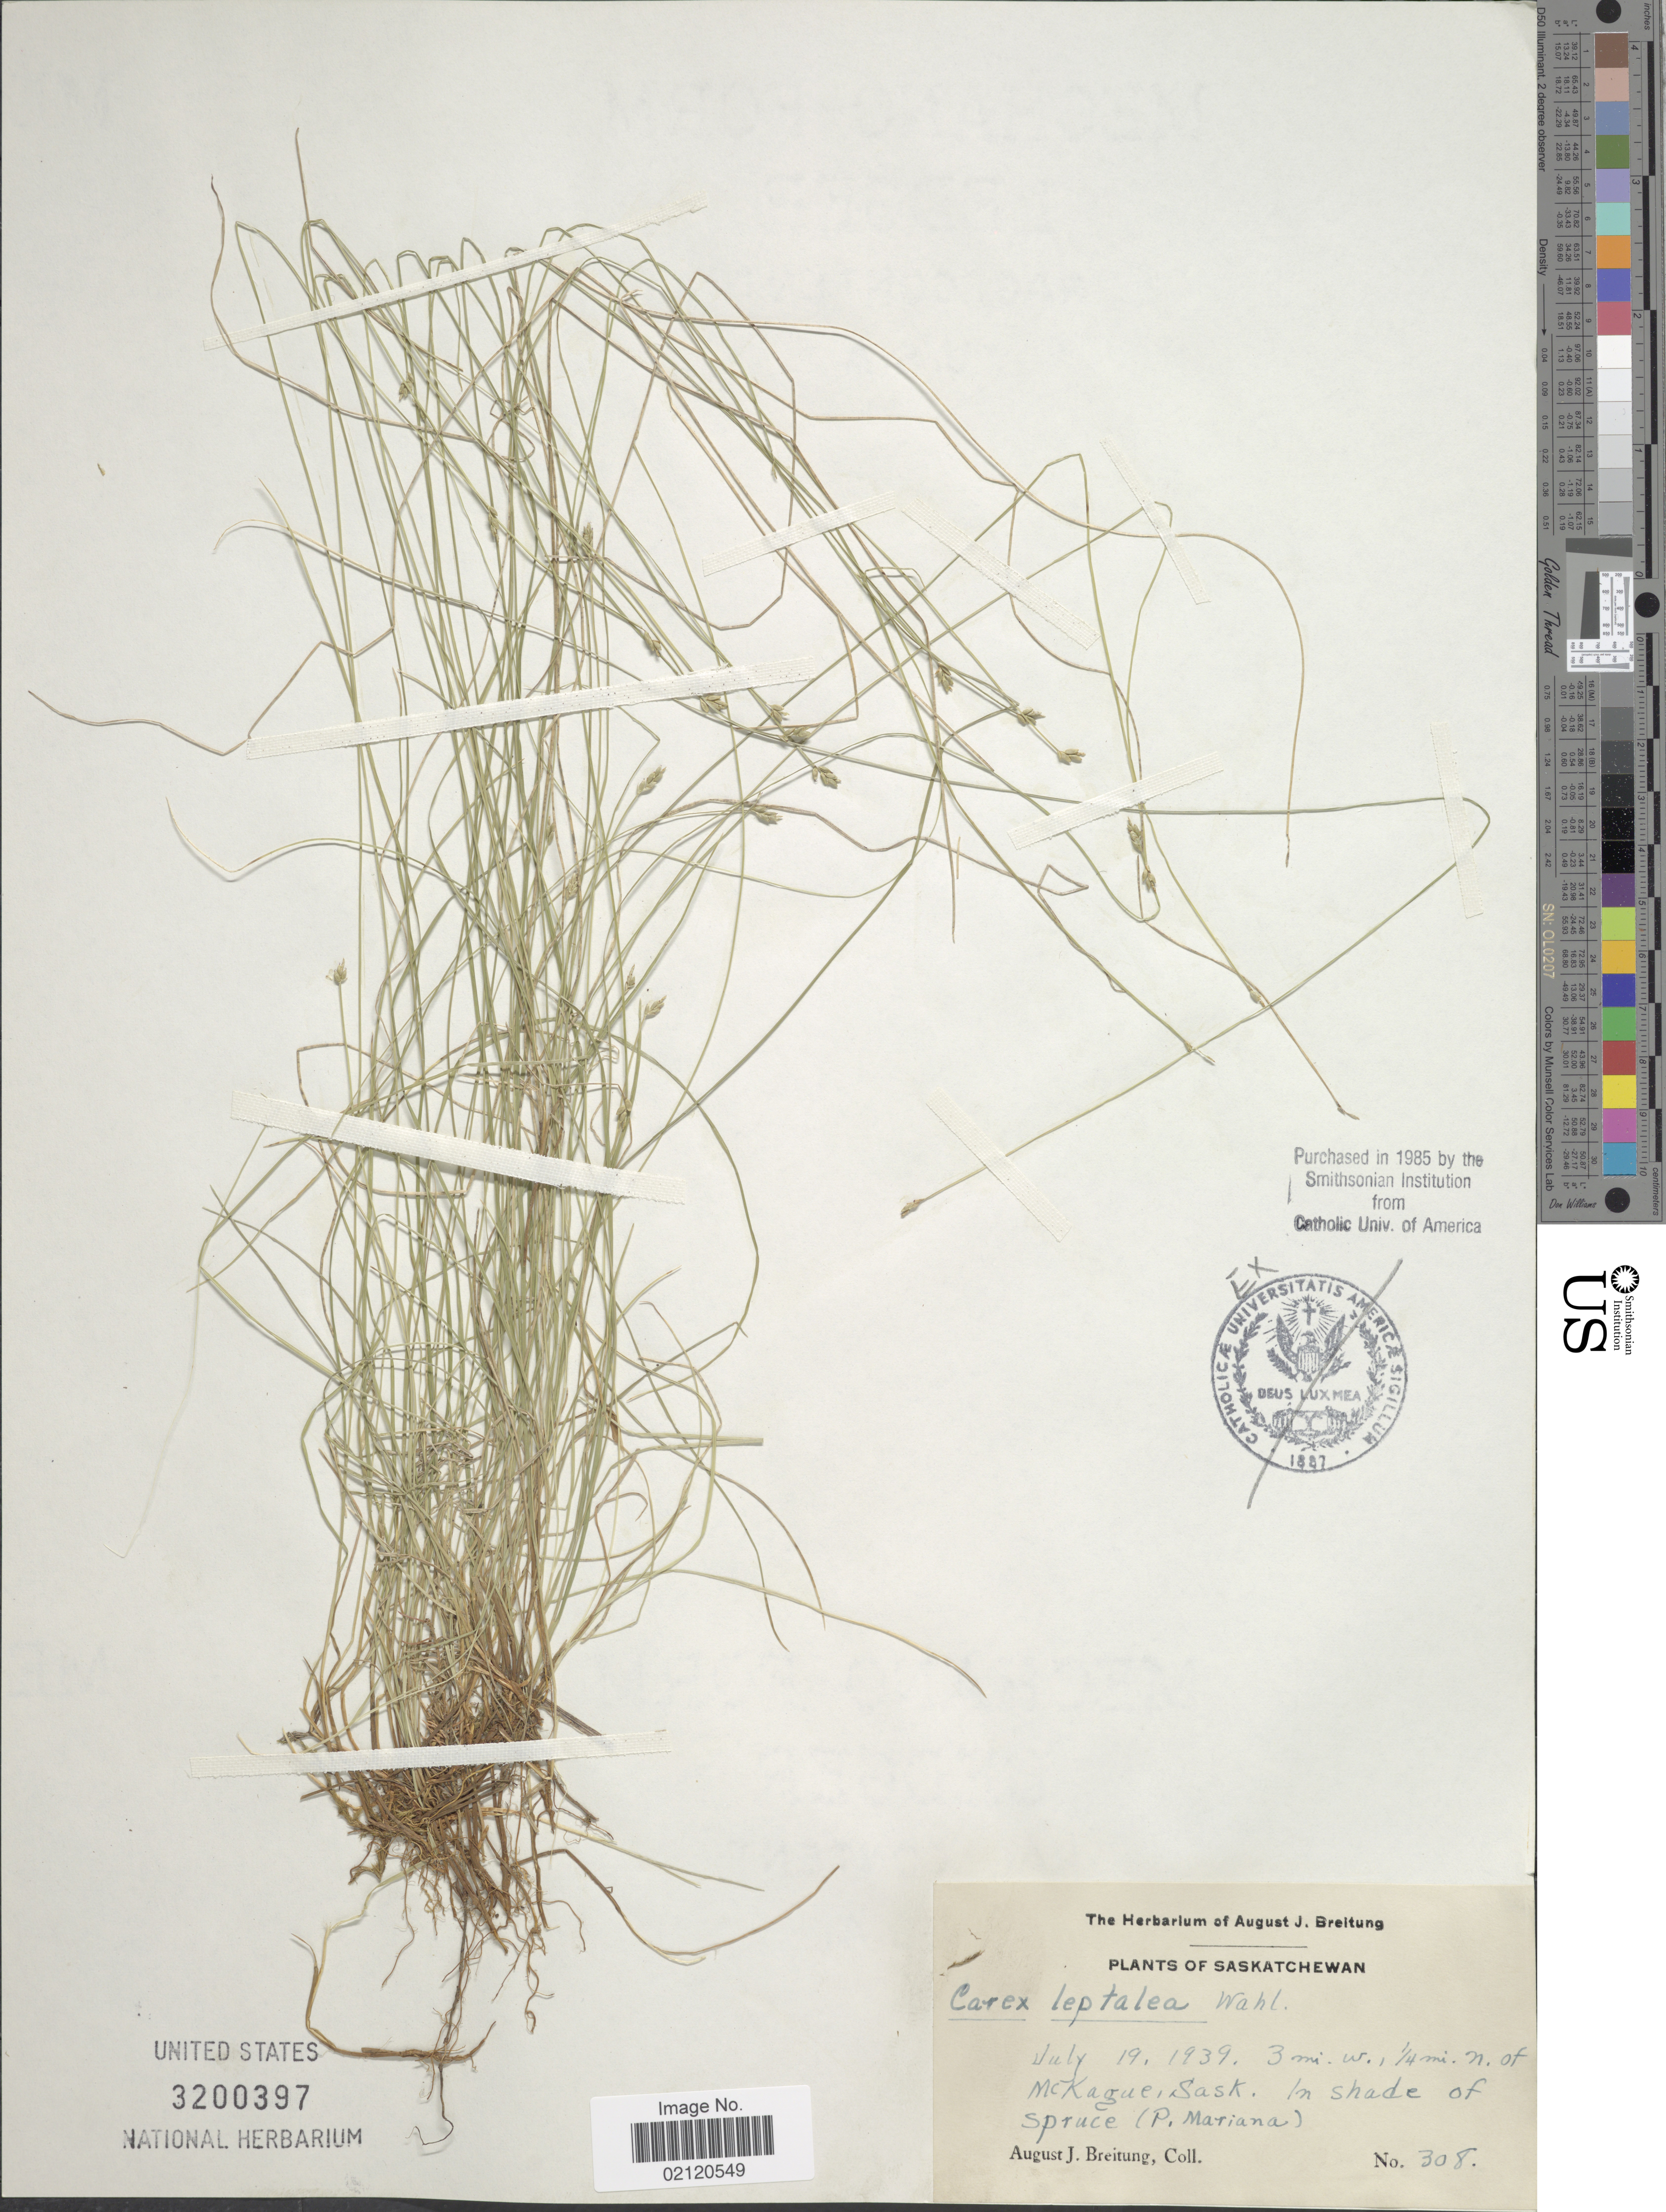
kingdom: Plantae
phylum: Tracheophyta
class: Liliopsida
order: Poales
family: Cyperaceae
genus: Carex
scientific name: Carex leptalea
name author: Wahlenb.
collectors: A. Breitung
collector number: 308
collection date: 1939-07-19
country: Canada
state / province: Saskatchewan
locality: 3 mi w, ¼ N. of McKague, Sask. In shade of Spruce (P. Mariana)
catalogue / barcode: US 3200397